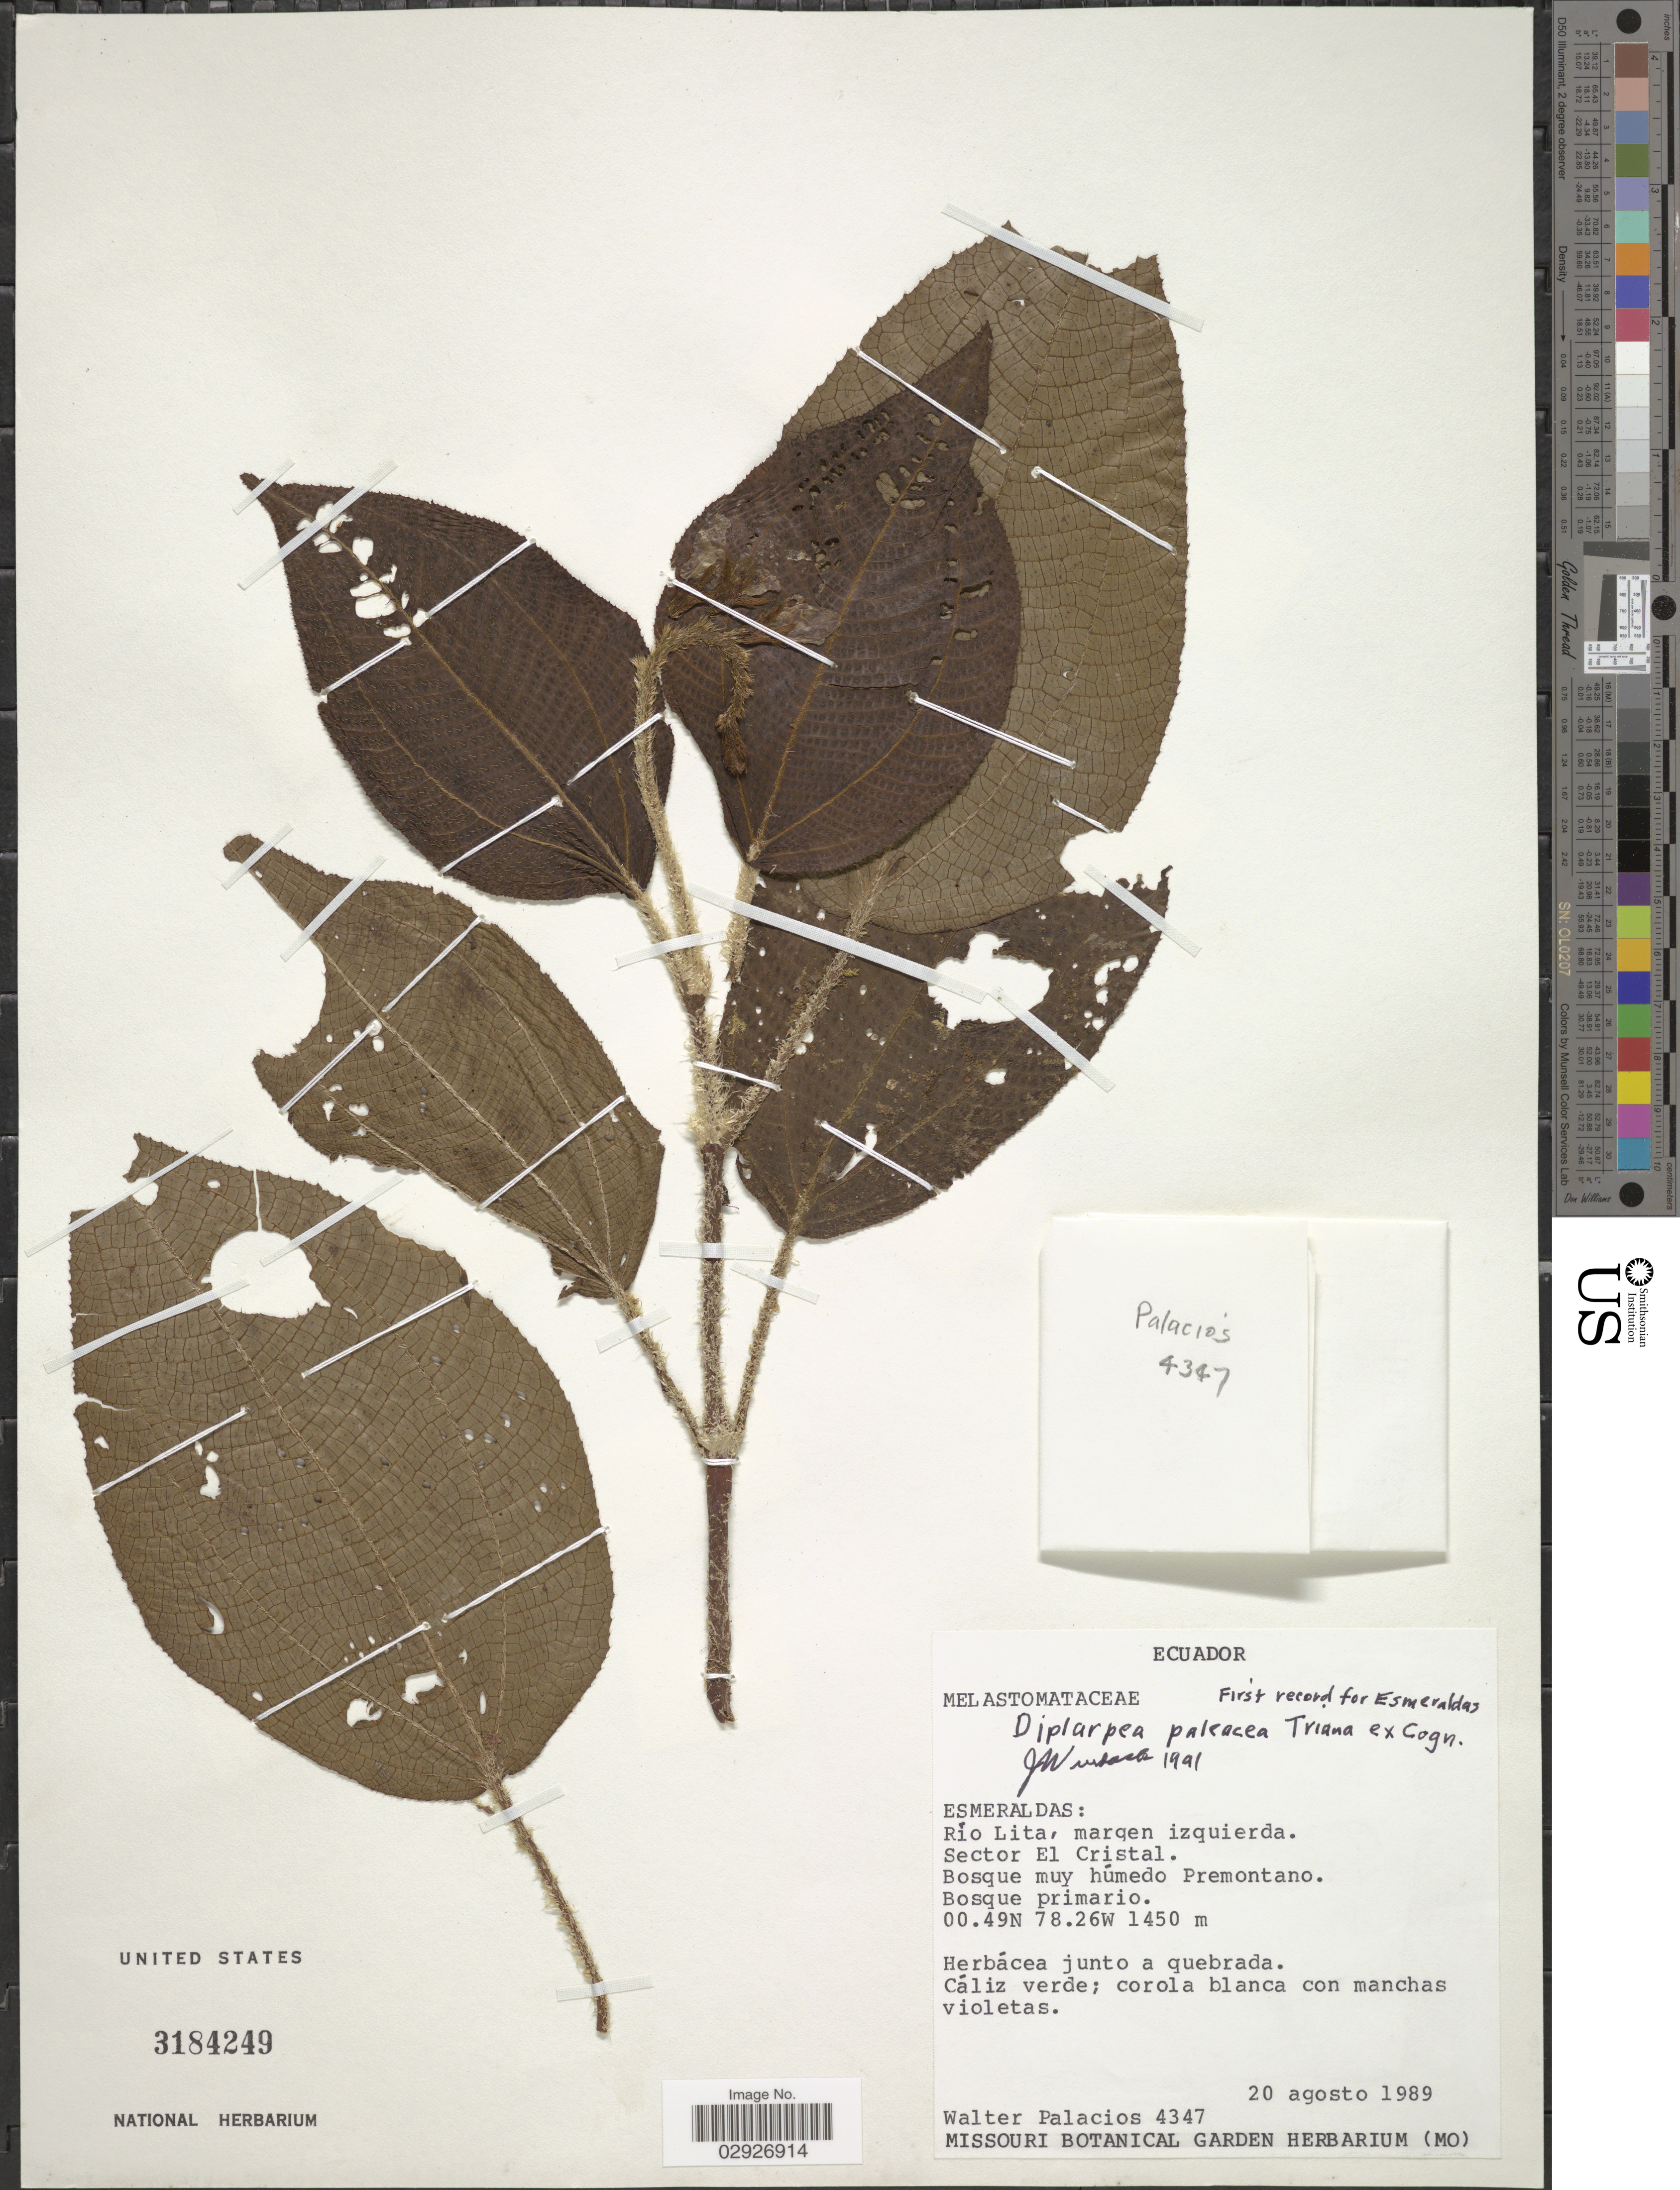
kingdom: Plantae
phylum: Tracheophyta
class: Magnoliopsida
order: Myrtales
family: Melastomataceae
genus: Triolena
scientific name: Triolena paleacea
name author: (Triana) Almeda & Alvear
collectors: W. Palacios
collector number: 4347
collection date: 1989-08-20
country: Ecuador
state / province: Esmeraldas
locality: Río Lita, margen izquierda. Sector El Cristal.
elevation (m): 1450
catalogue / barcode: US 3184249